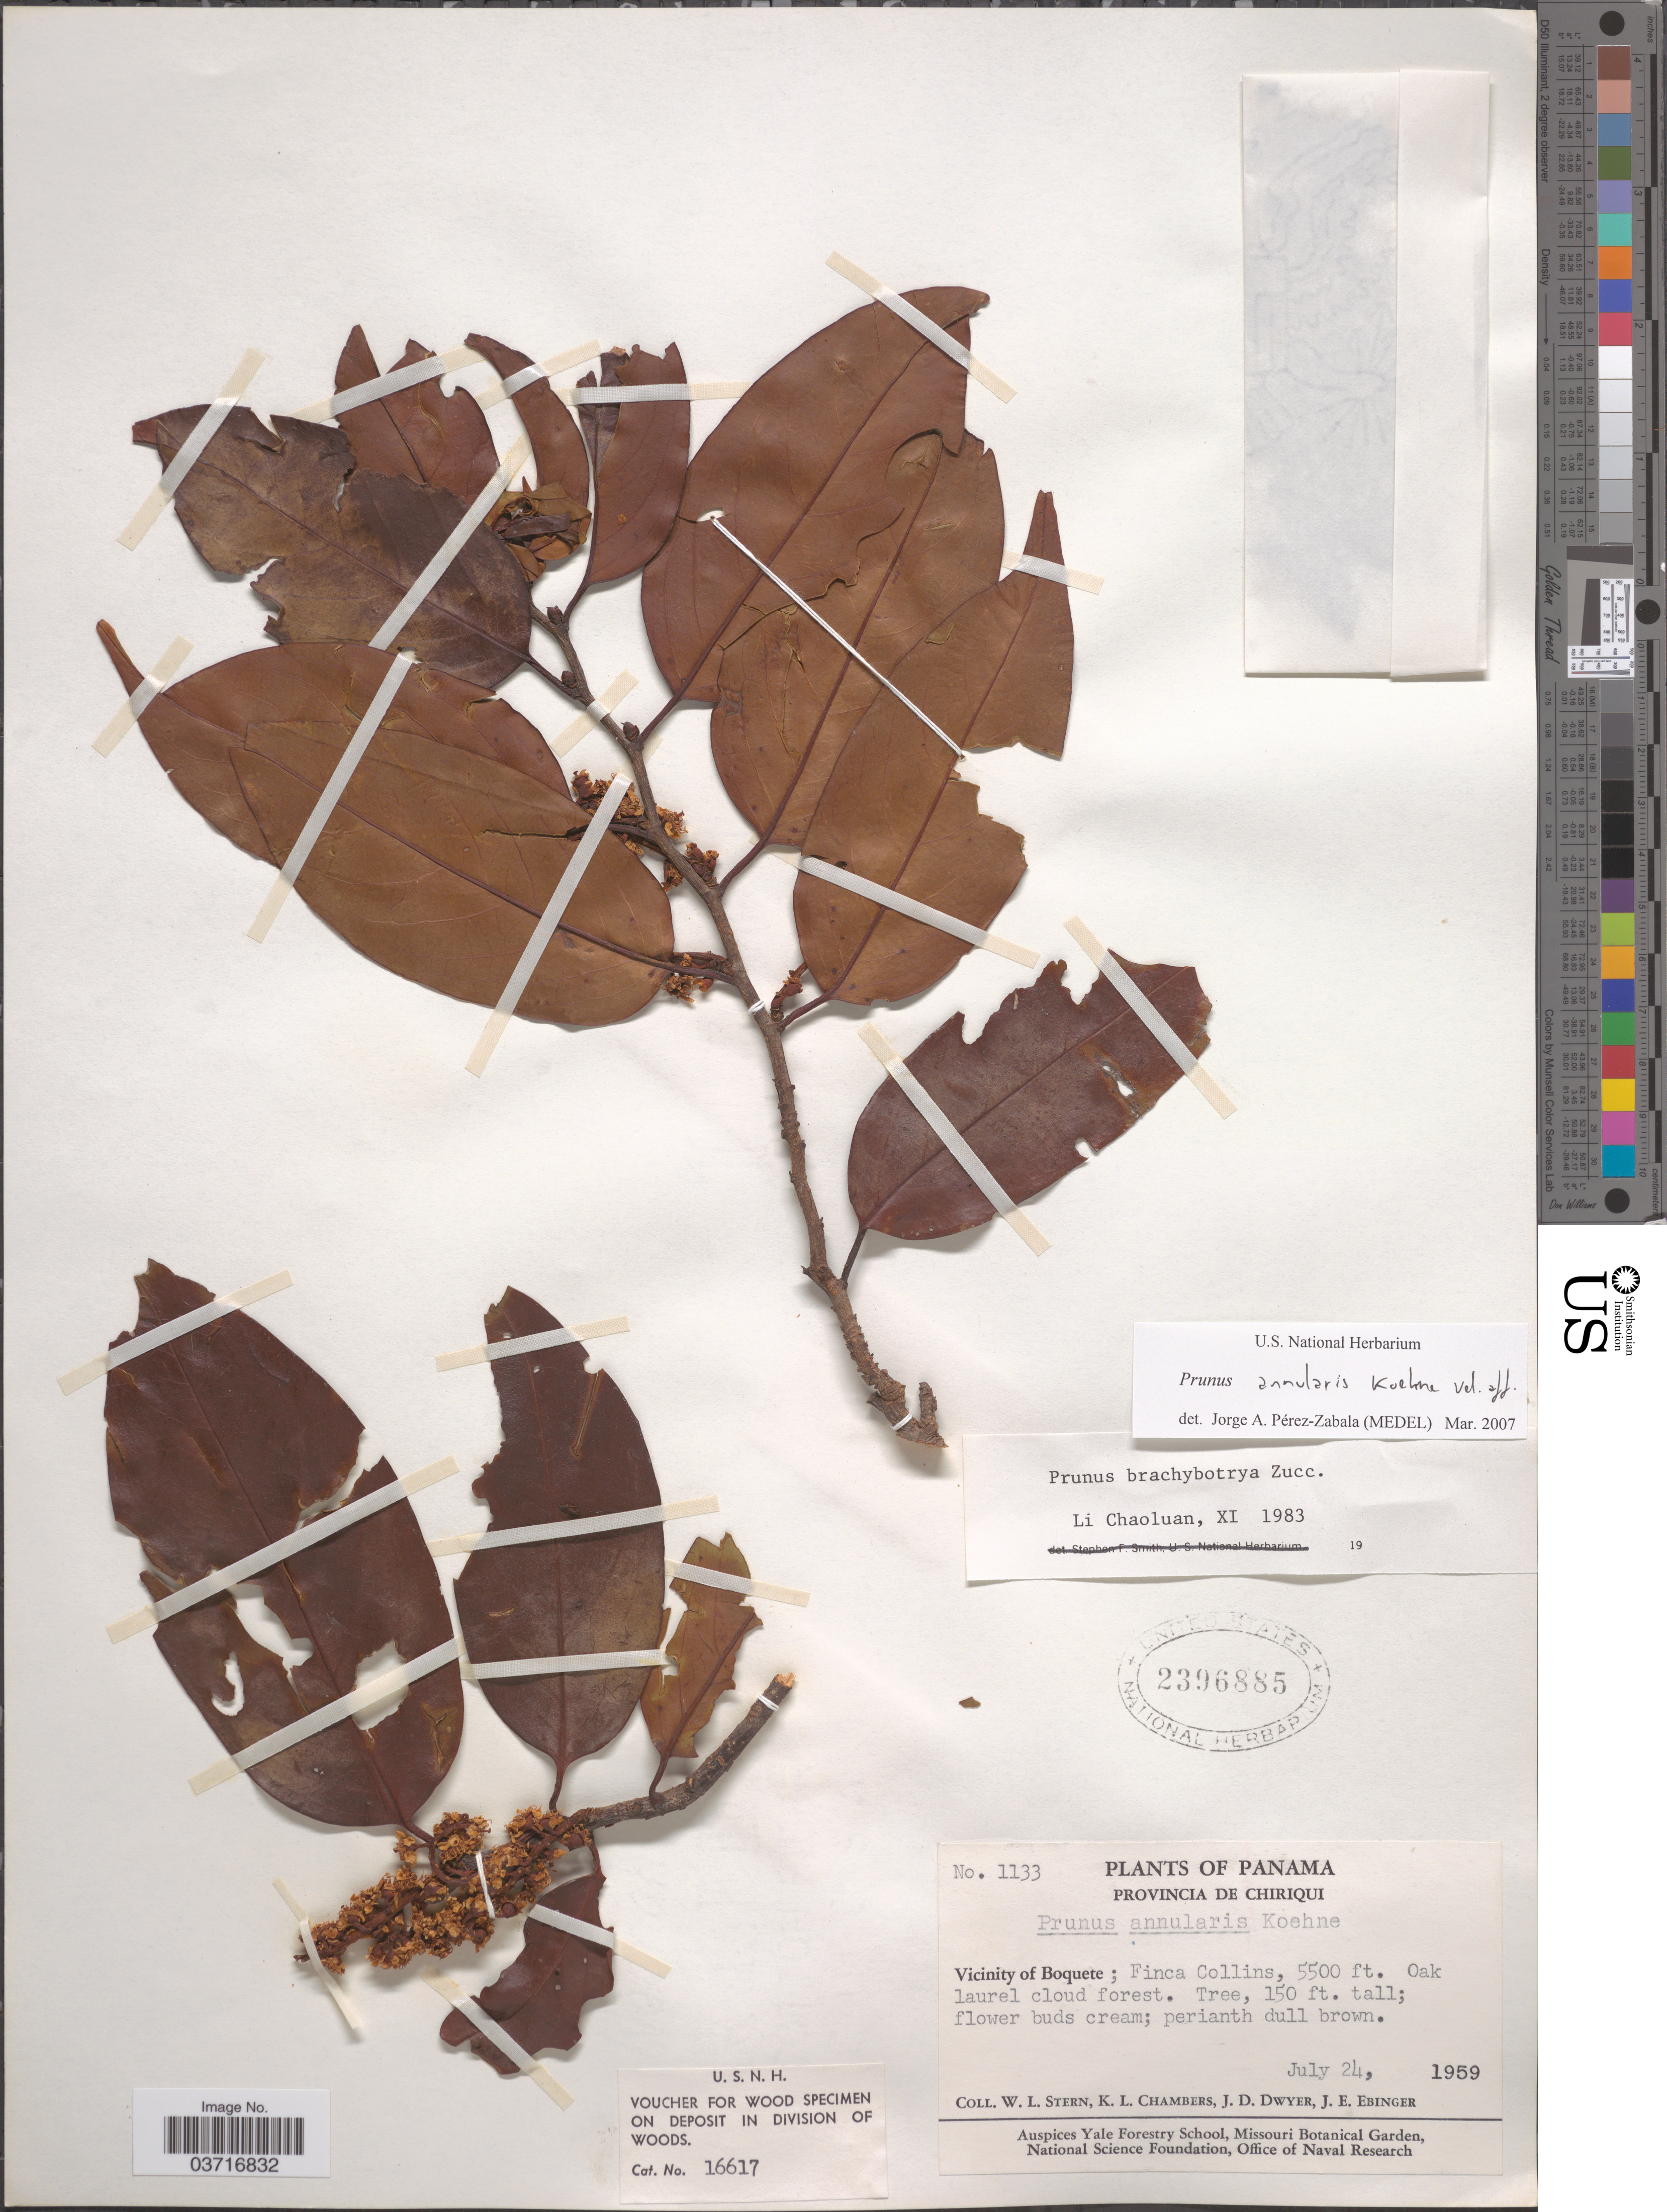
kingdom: Plantae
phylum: Tracheophyta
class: Magnoliopsida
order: Rosales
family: Rosaceae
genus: Prunus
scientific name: Prunus annularis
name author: Koehne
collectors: W. L. Stern, K. Chambers, J. D. Dwyer & J. Ebinger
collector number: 1133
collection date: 1959-07-24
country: Panama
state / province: Chiriqui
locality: Vicinity of Boquete; Finca Collins.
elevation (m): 1676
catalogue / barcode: US 2396885